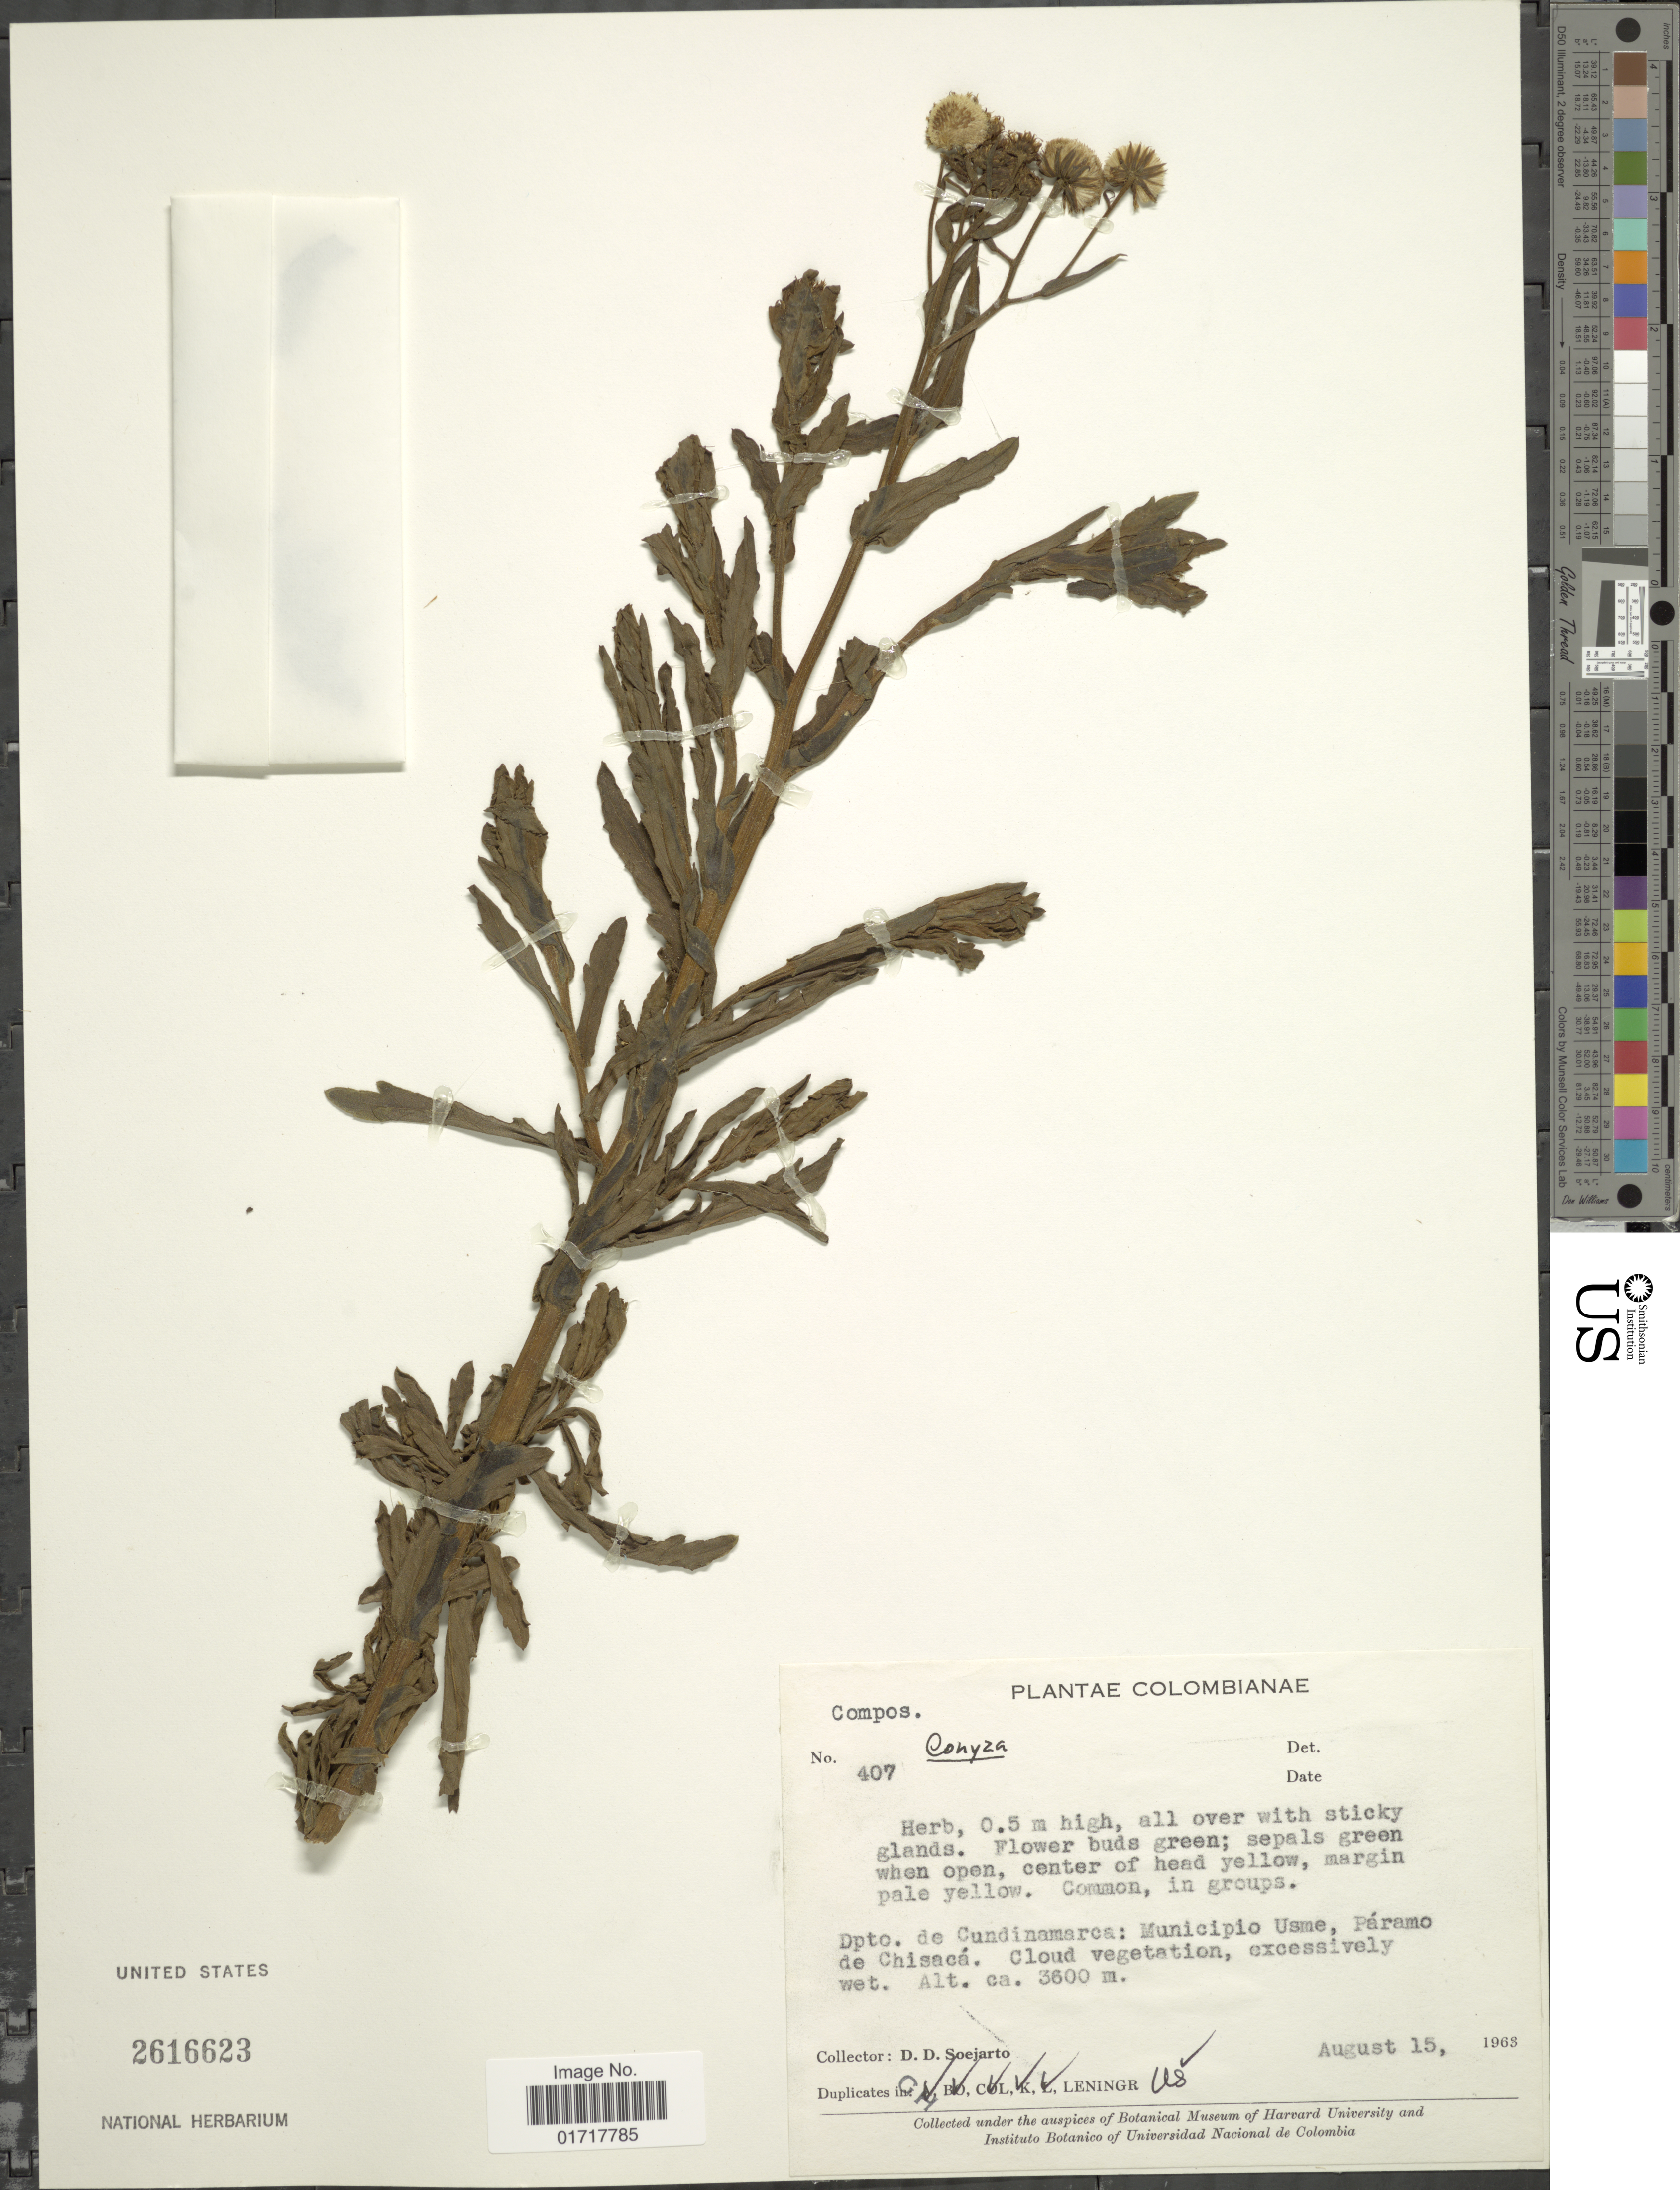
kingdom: Plantae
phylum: Tracheophyta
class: Magnoliopsida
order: Asterales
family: Asteraceae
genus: Conyza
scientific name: Conyza sp.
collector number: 407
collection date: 1963-08-15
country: Colombia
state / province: Cundinamarca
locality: Dpto. de Cundinamarca: Municipio Usme, Paramo de Chisaca.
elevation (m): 3600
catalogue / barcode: US 2616623